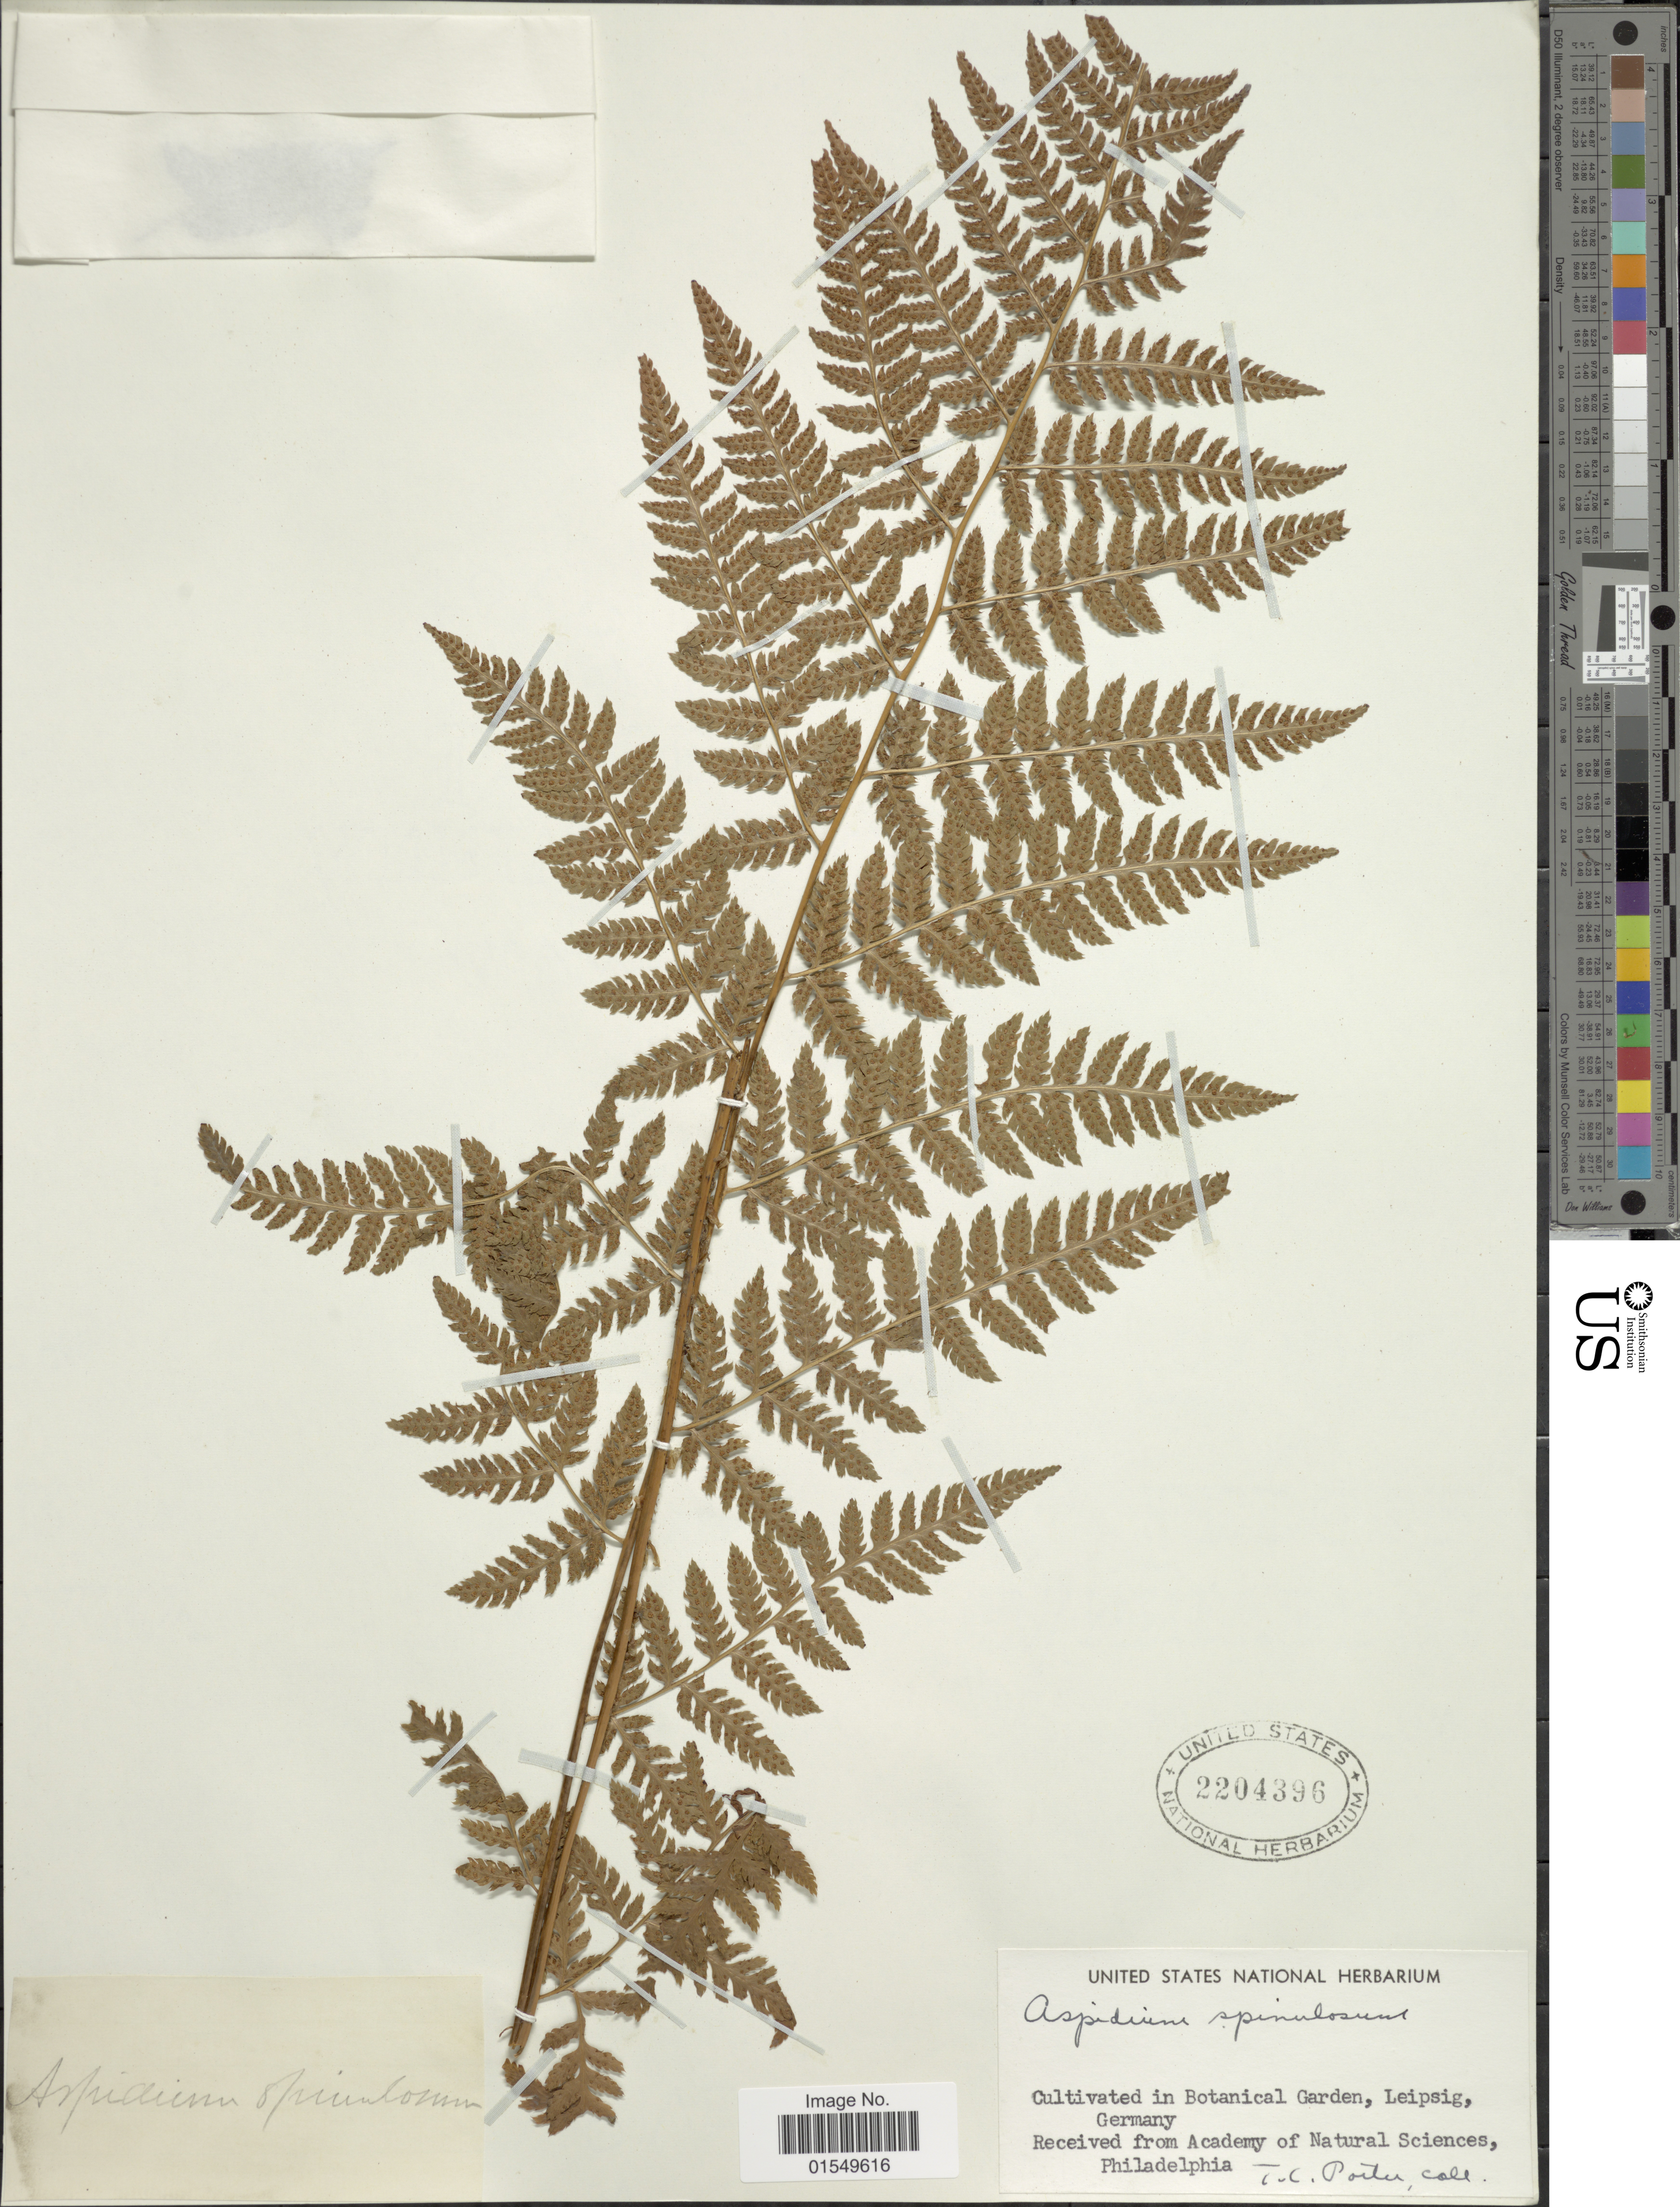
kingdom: Plantae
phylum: Tracheophyta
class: Polypodiopsida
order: Polypodiales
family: Dryopteridaceae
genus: Dryopteris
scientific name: Dryopteris carthusiana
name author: (Villars) H.P. Fuchs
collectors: T. C. Porter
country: Germany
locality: Botanical Garden, Leipsig, Germany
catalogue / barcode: US 2204396